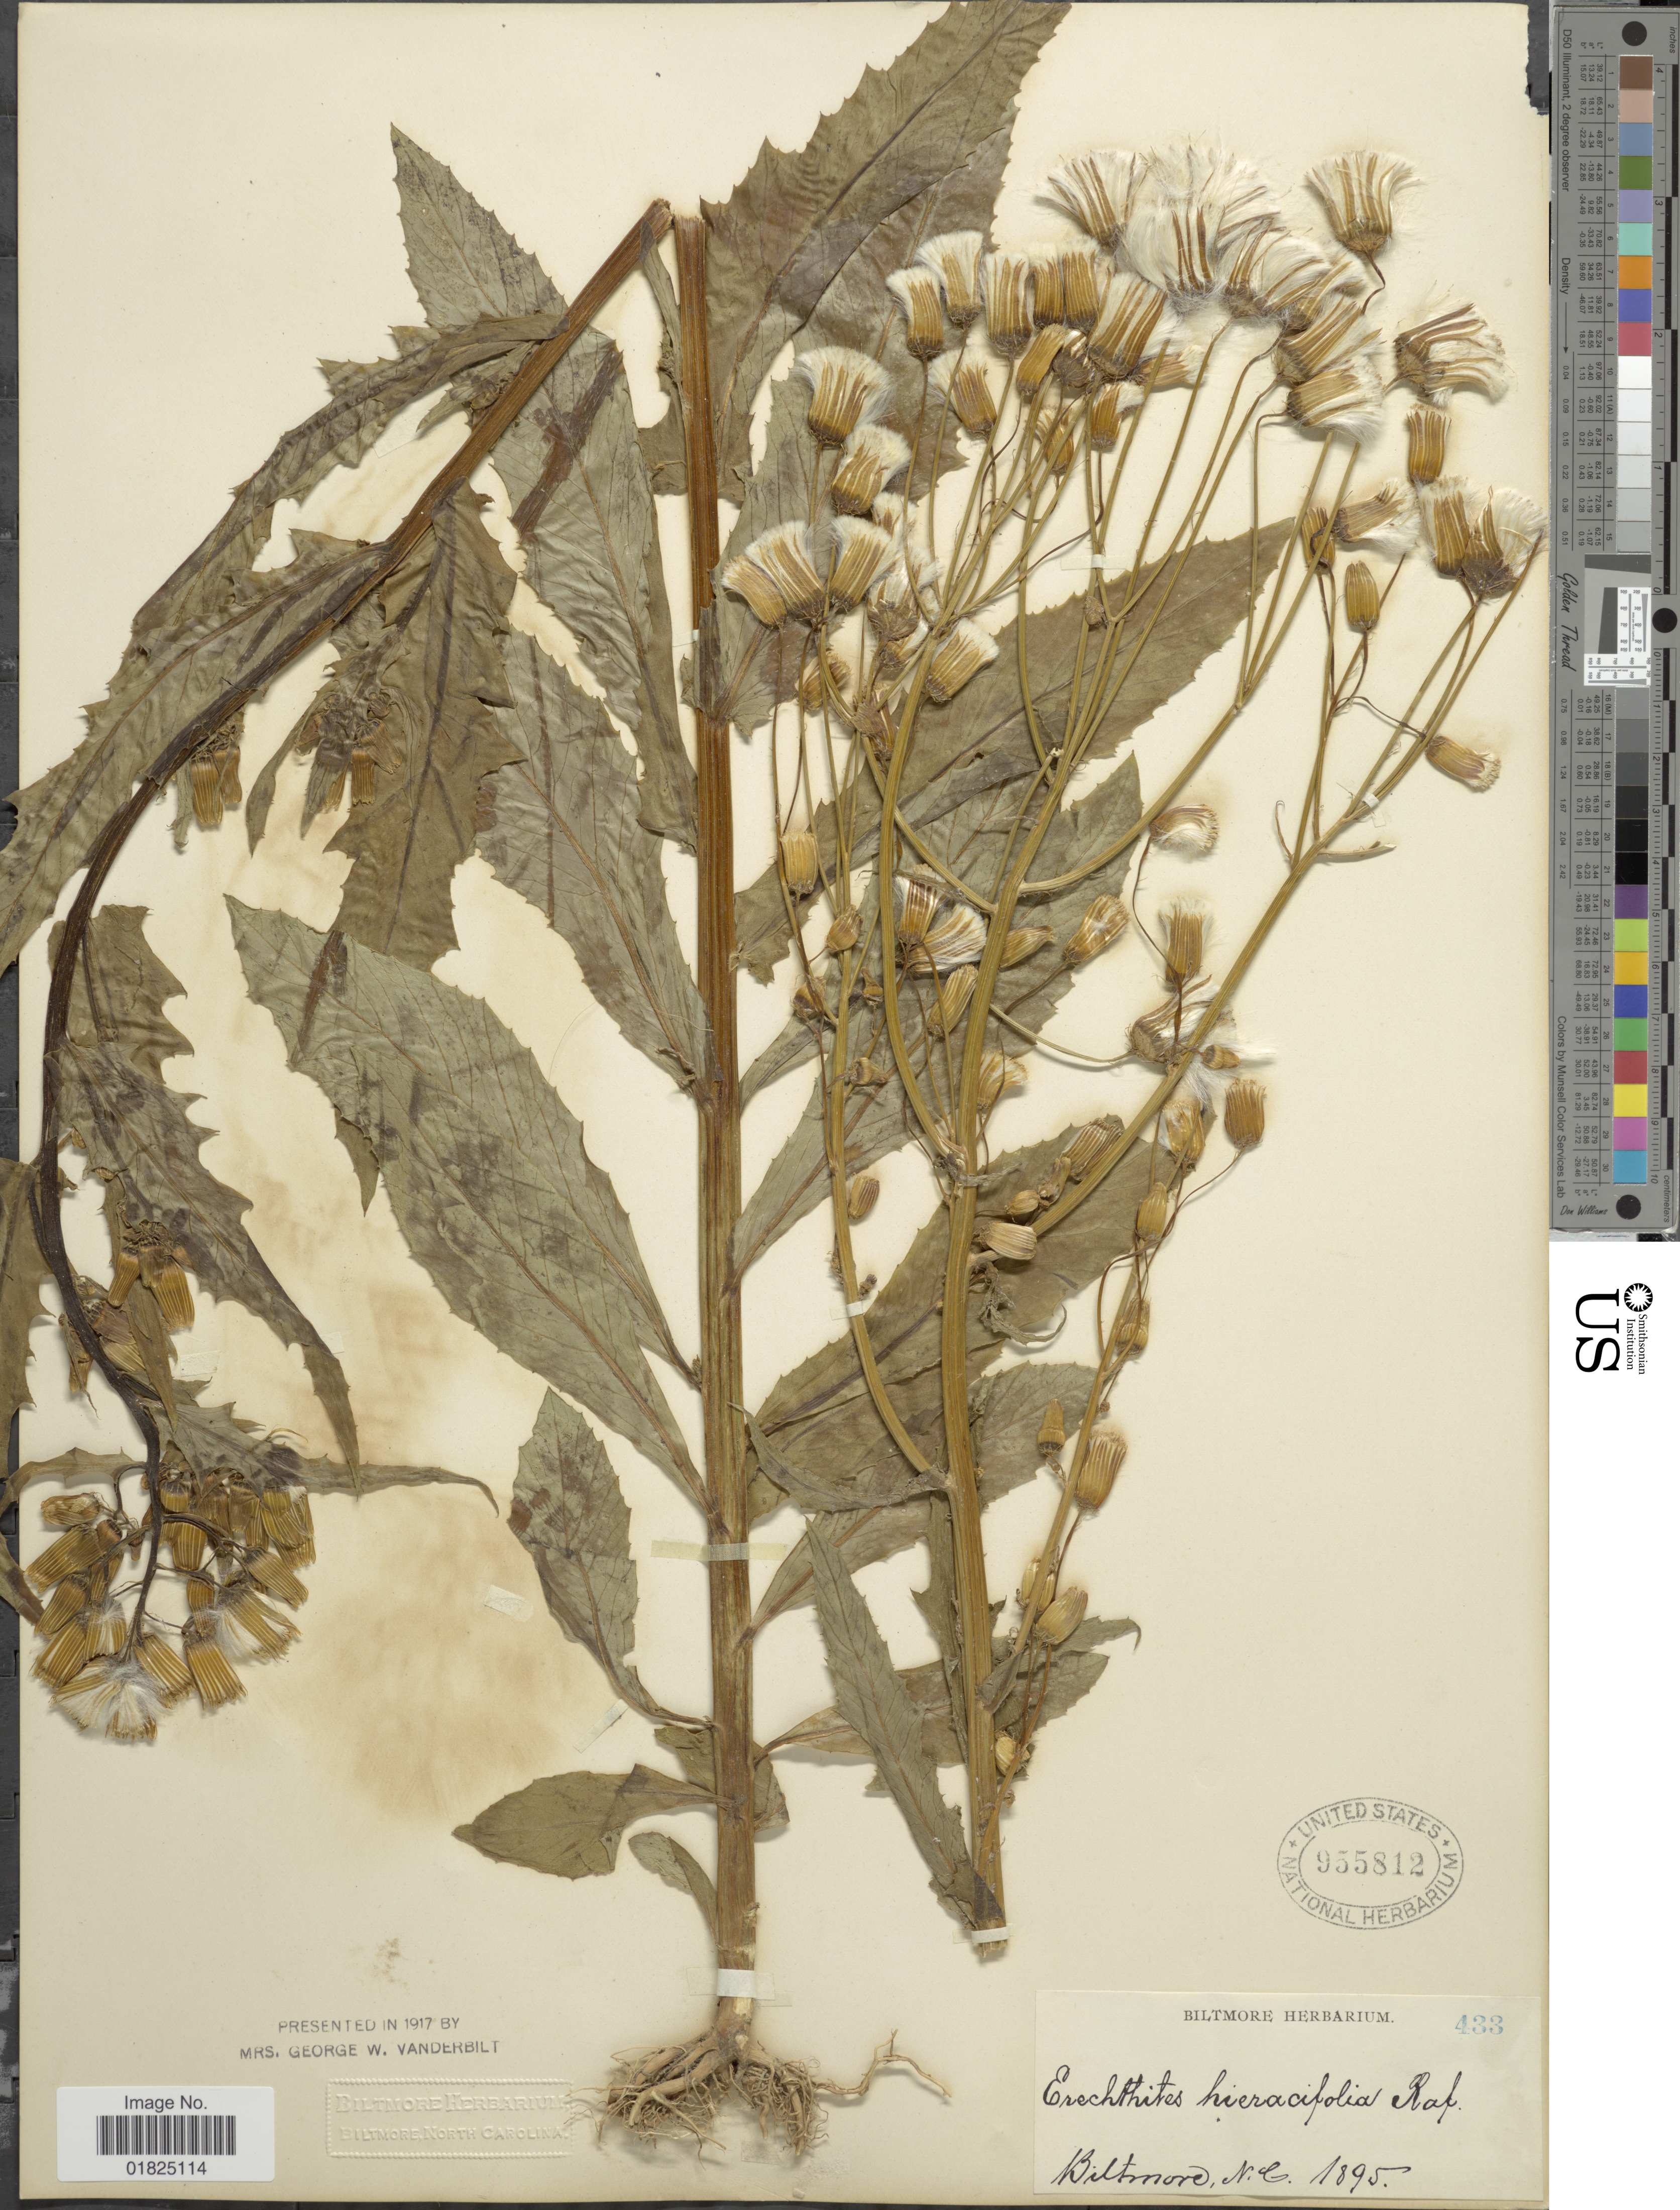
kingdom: Plantae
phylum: Tracheophyta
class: Magnoliopsida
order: Asterales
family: Asteraceae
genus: Erechtites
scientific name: Erechtites hieraciifolius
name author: (L.) Raf. ex DC.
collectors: ex herb. Biltmore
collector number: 433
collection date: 1895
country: United States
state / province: North Carolina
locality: Biltmore, N.C.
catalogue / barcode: US 955812